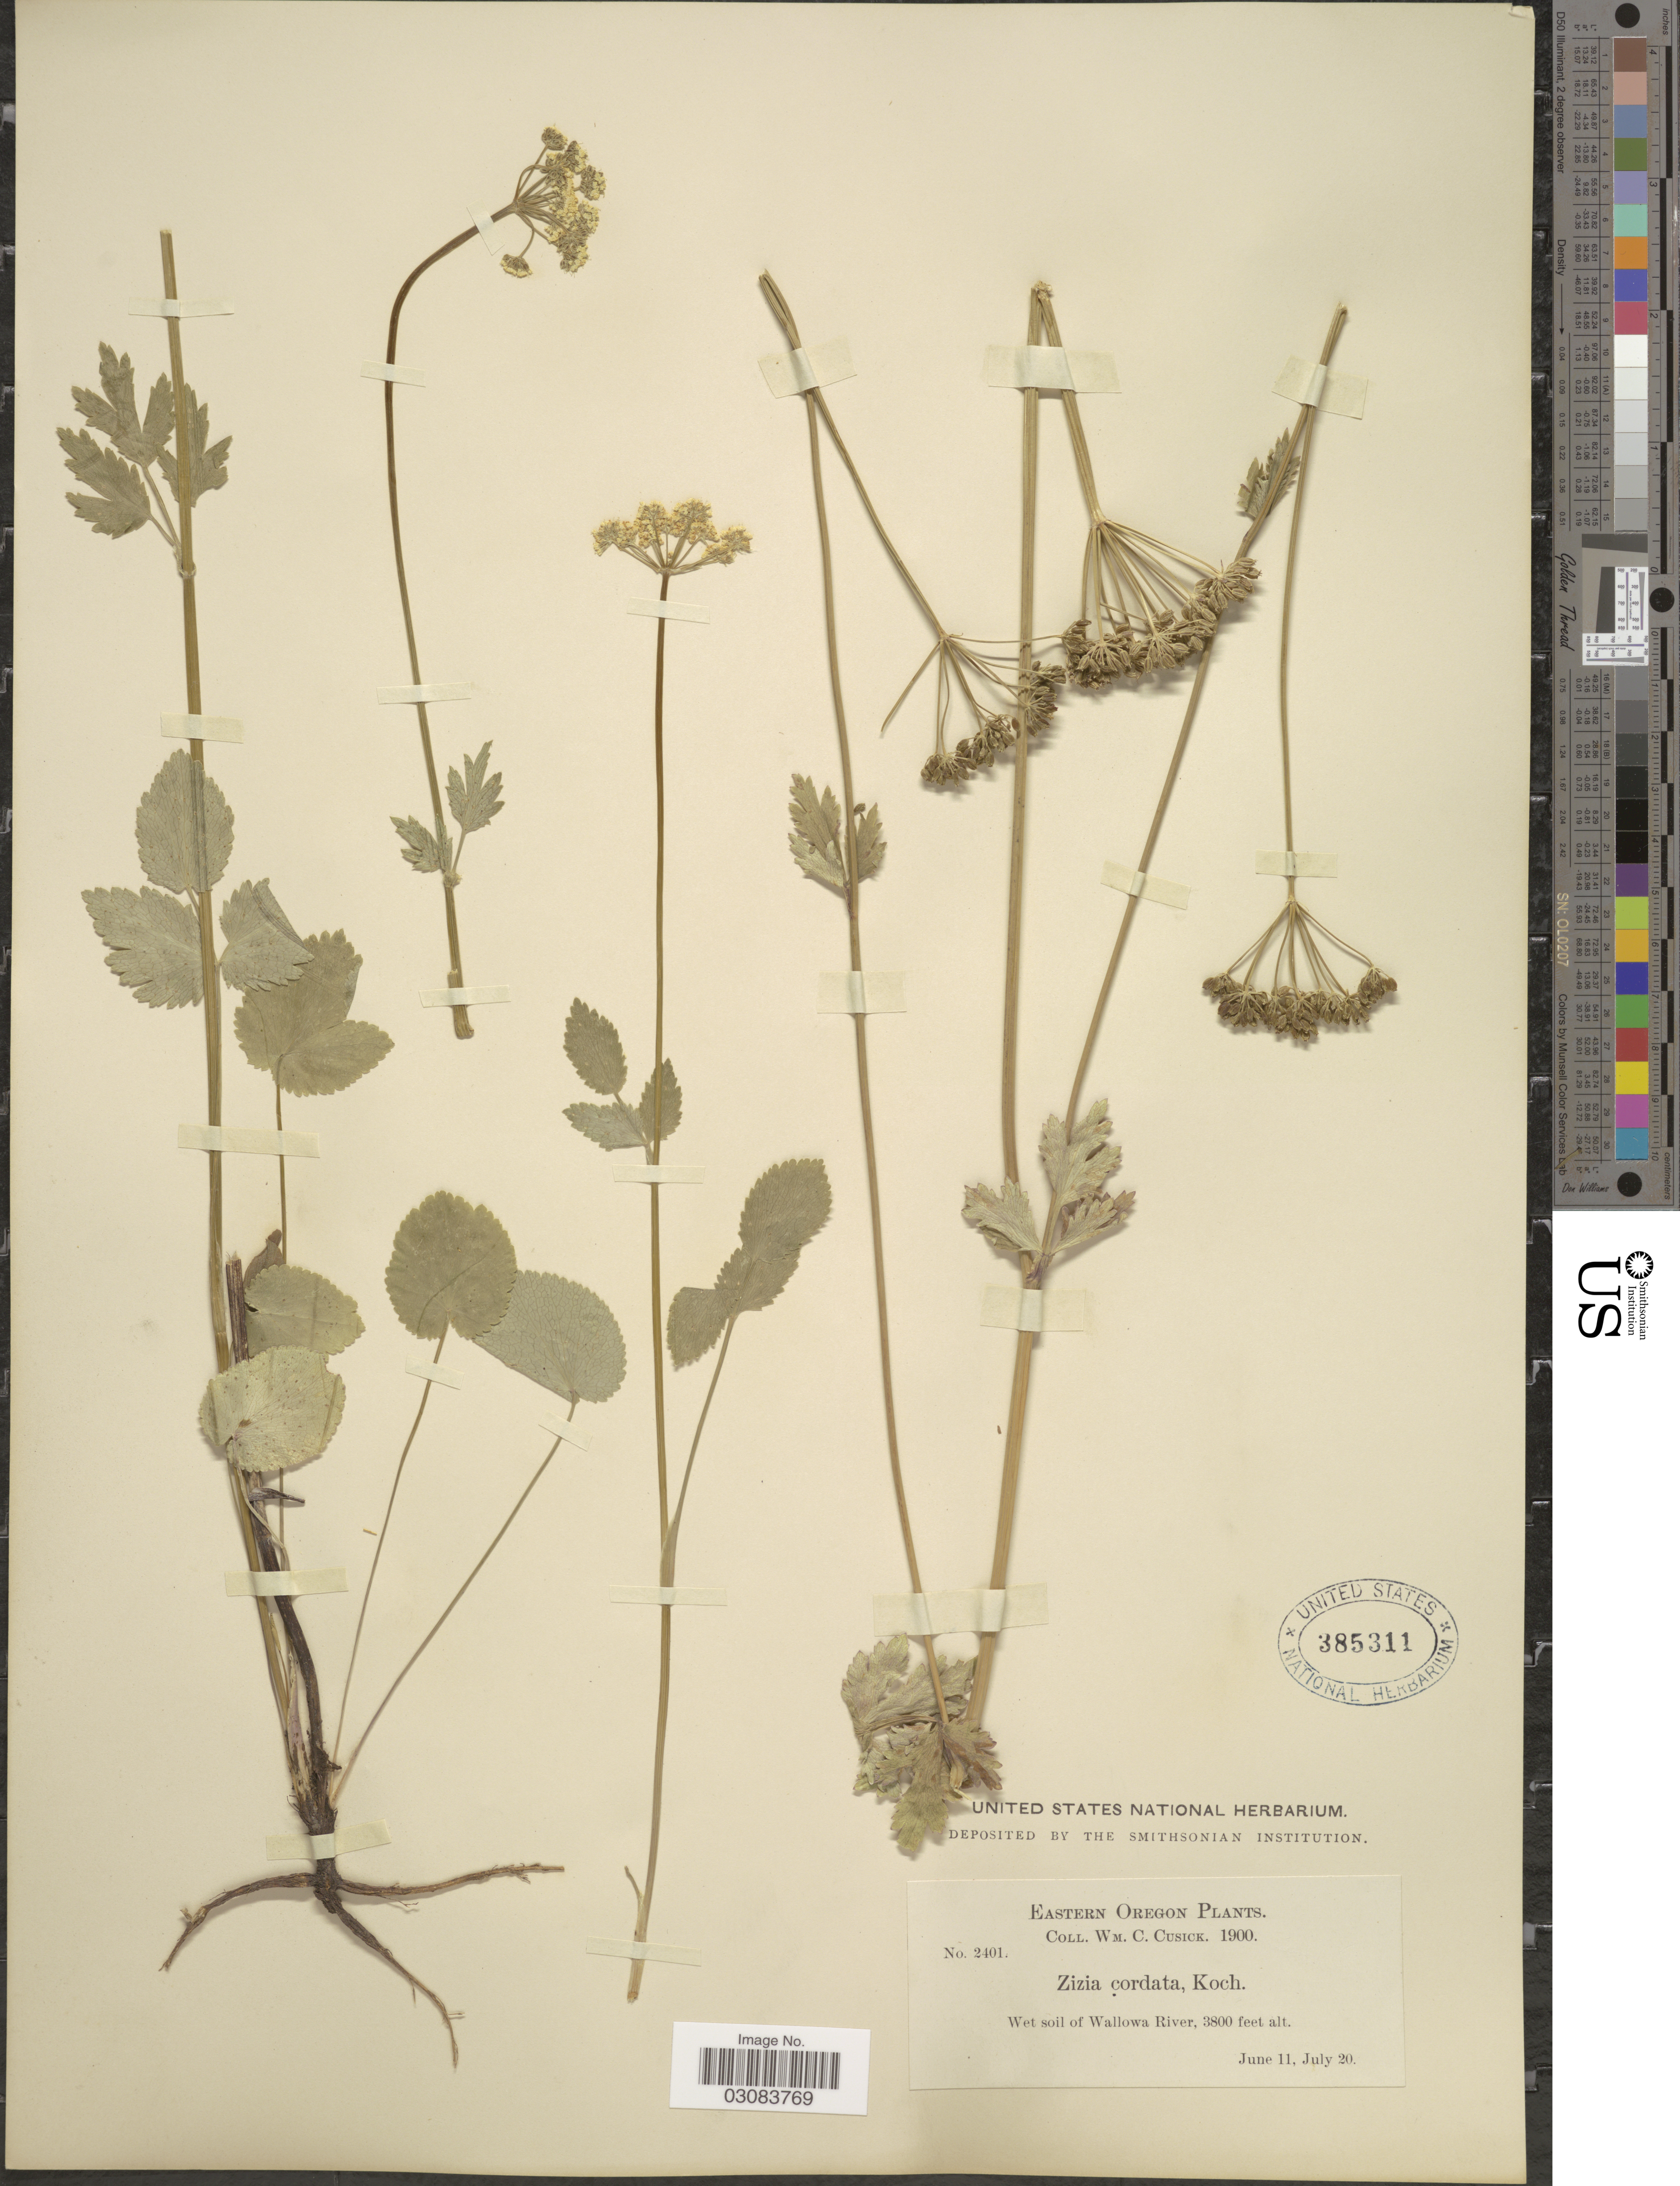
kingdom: Plantae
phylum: Tracheophyta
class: Magnoliopsida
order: Apiales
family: Apiaceae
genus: Zizia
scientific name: Zizia aptera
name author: (A. Gray) Fernald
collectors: W. C. Cusick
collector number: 2401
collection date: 1900-06-11/1900-07-20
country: United States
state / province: Oregon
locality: Eastern Oregon. Wet soil of Wallowa River.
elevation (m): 1158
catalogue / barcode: US 385311